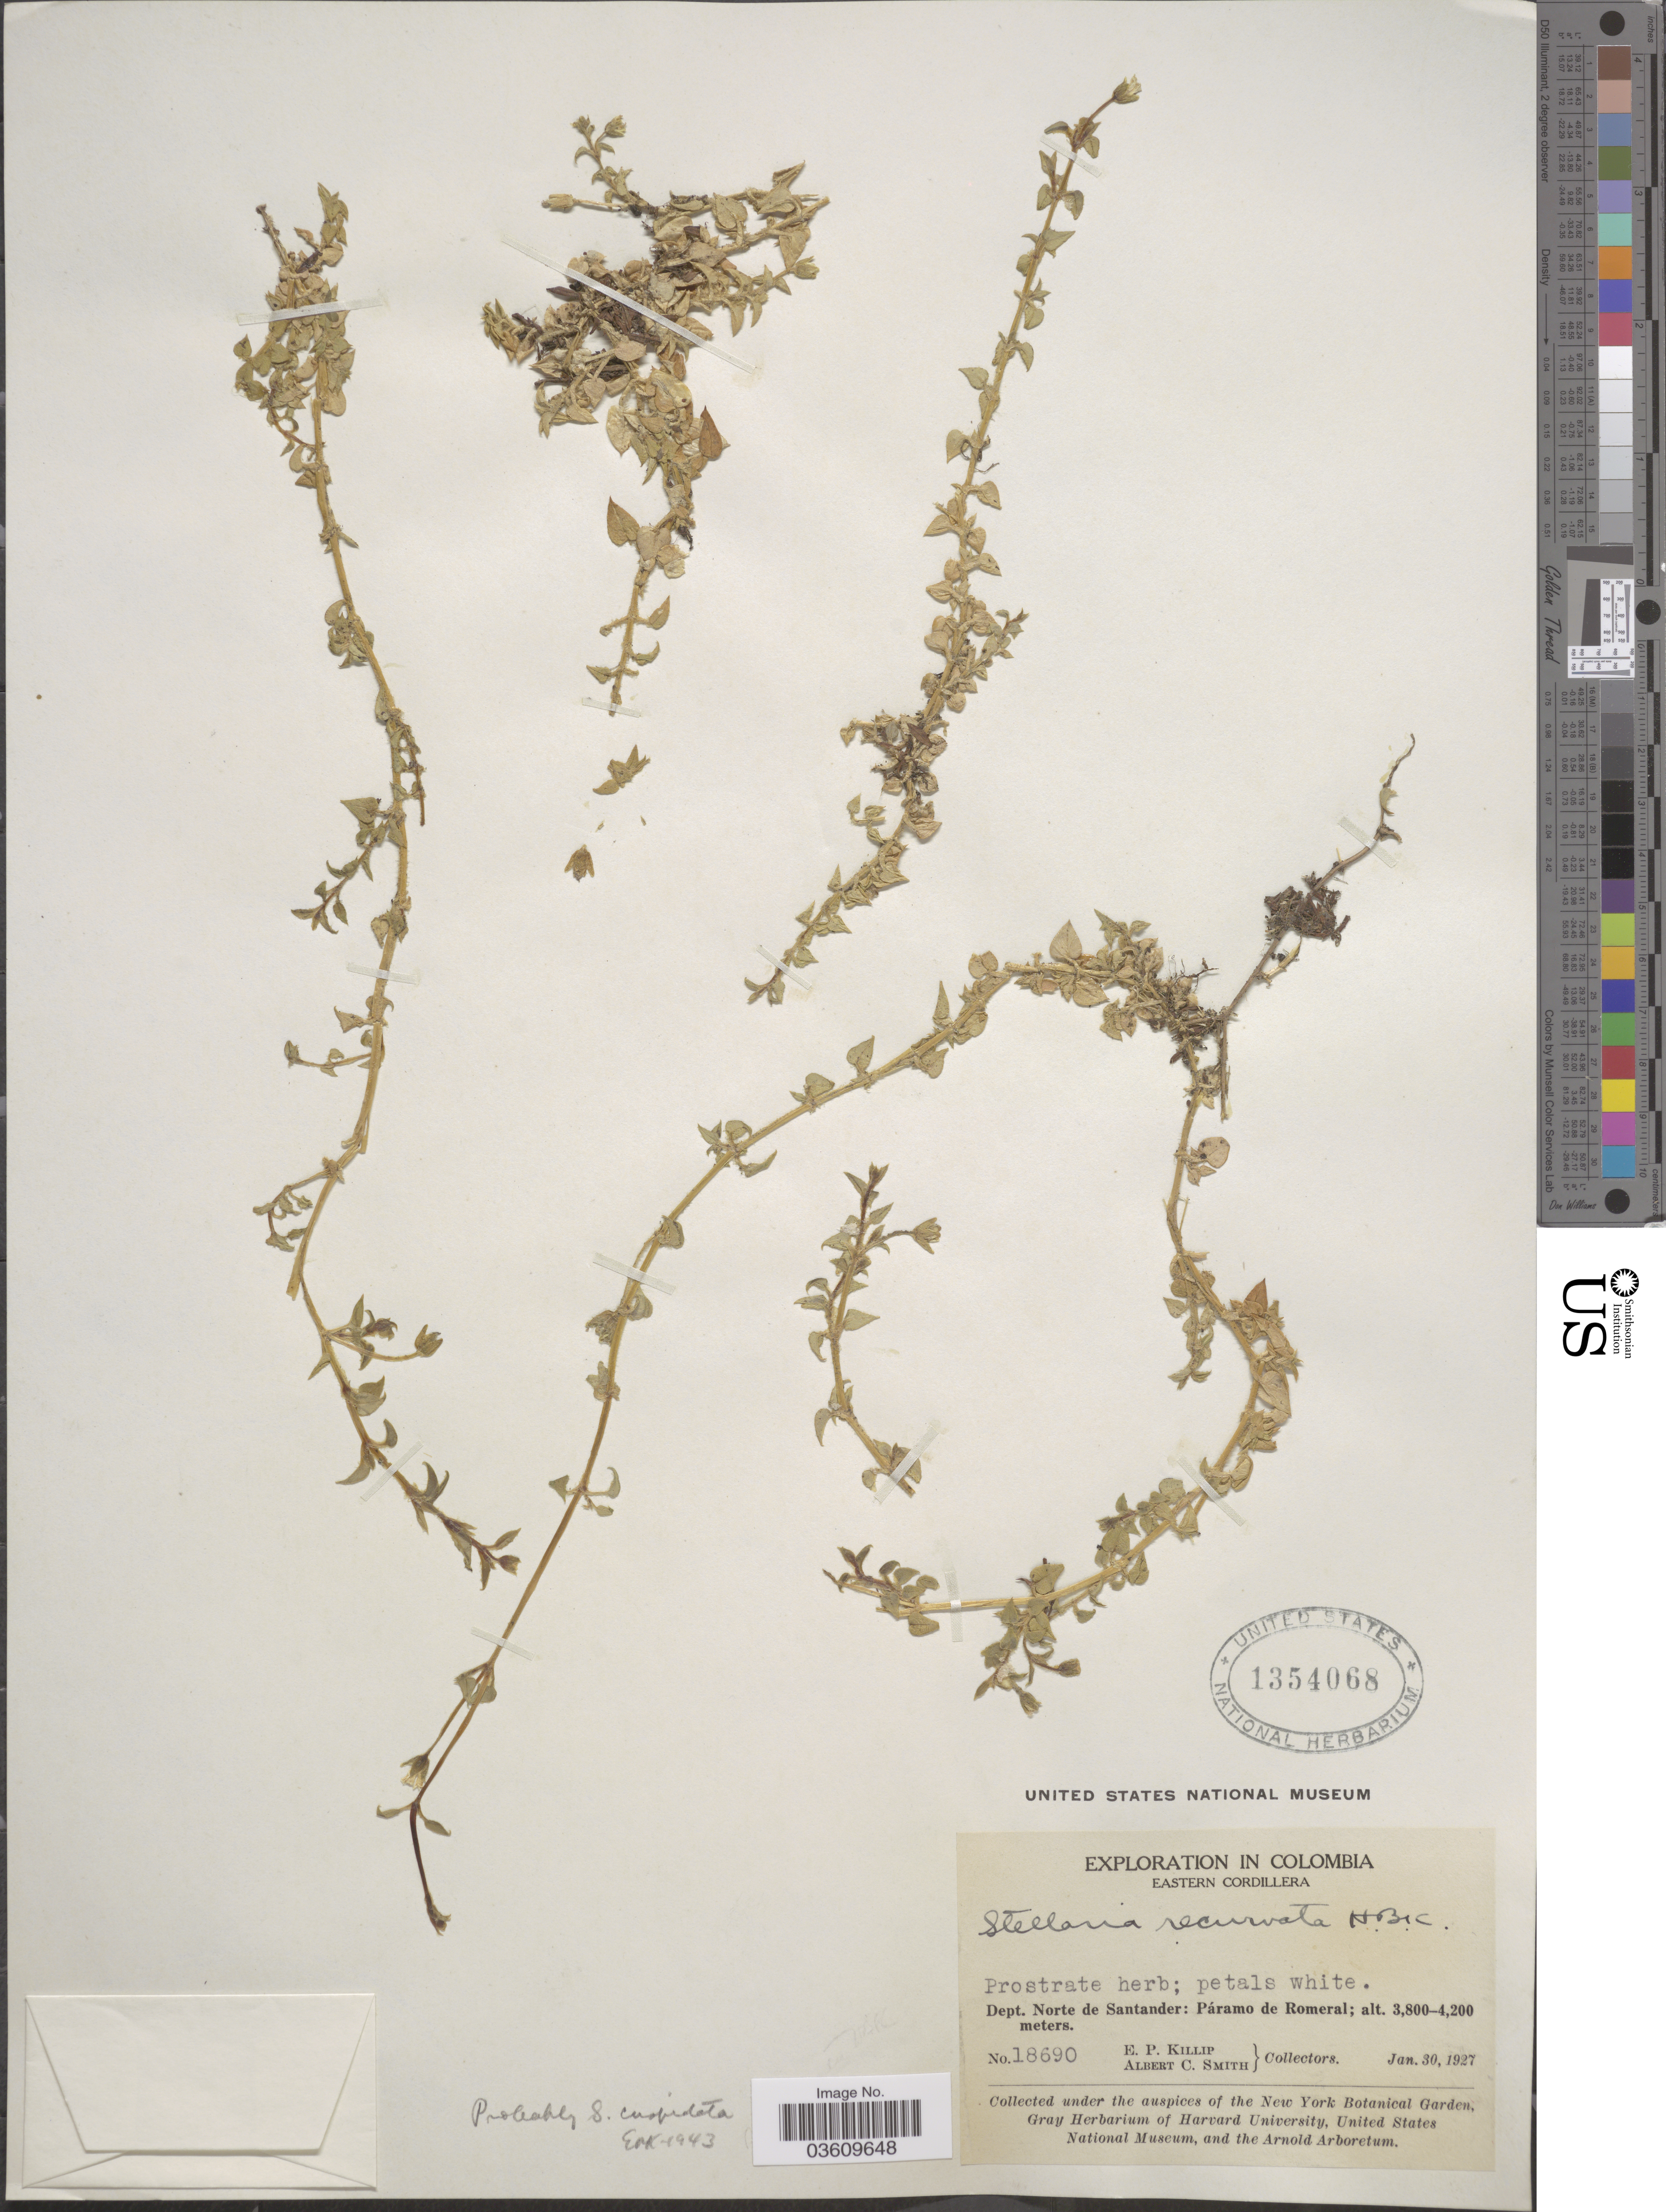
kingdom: Plantae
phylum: Tracheophyta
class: Magnoliopsida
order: Caryophyllales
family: Caryophyllaceae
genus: Stellaria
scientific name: Stellaria cuspidata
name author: Willd. ex Schltdl.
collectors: E. P. Killip & A. C. Smith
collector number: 18690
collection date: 1927-01-30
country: Colombia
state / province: Norte de Santander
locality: Eastern Cordillera. Dept. Norte de Santander: Páramo de Romeral.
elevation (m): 3800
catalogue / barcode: US 1354068